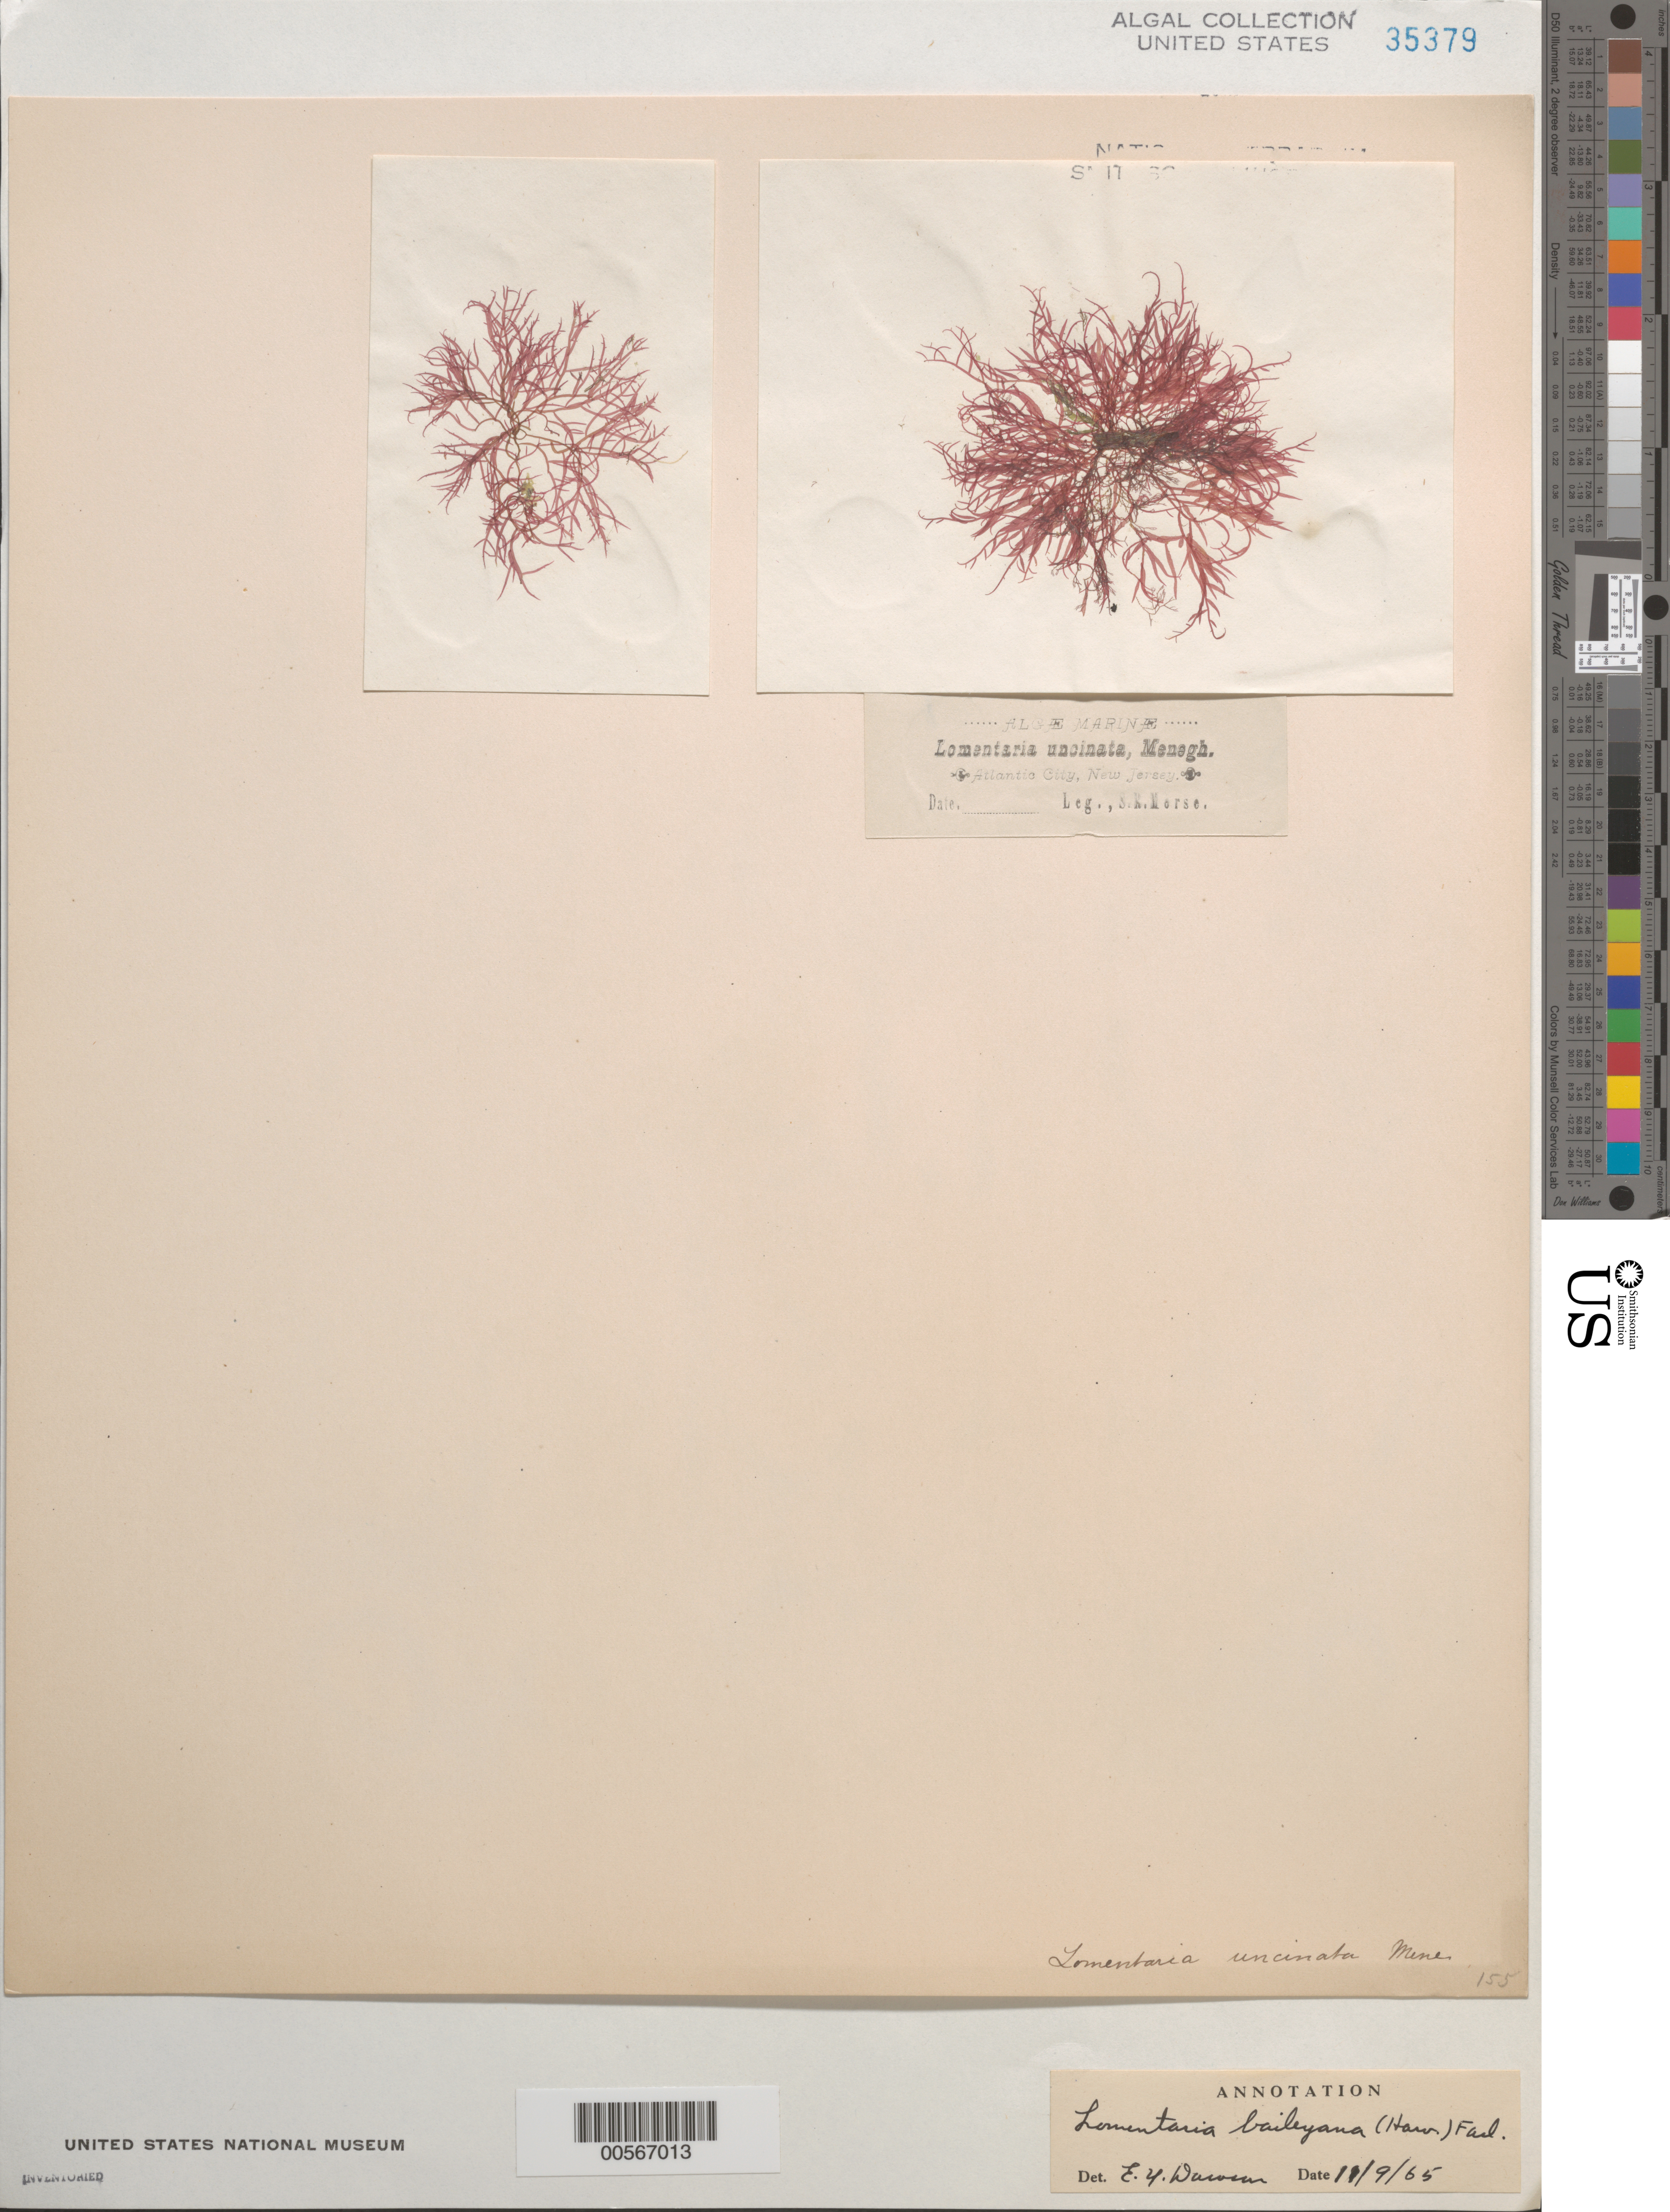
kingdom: Plantae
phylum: Rhodophyta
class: Florideophyceae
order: Rhodymeniales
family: Lomentariaceae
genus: Hooperia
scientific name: Hooperia divaricata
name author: (Durant) M.J. Wynne et al.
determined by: Algae name updating Project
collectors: S. Morse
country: United States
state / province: New Jersey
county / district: Atlantic County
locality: Atlantic City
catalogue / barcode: US 35379